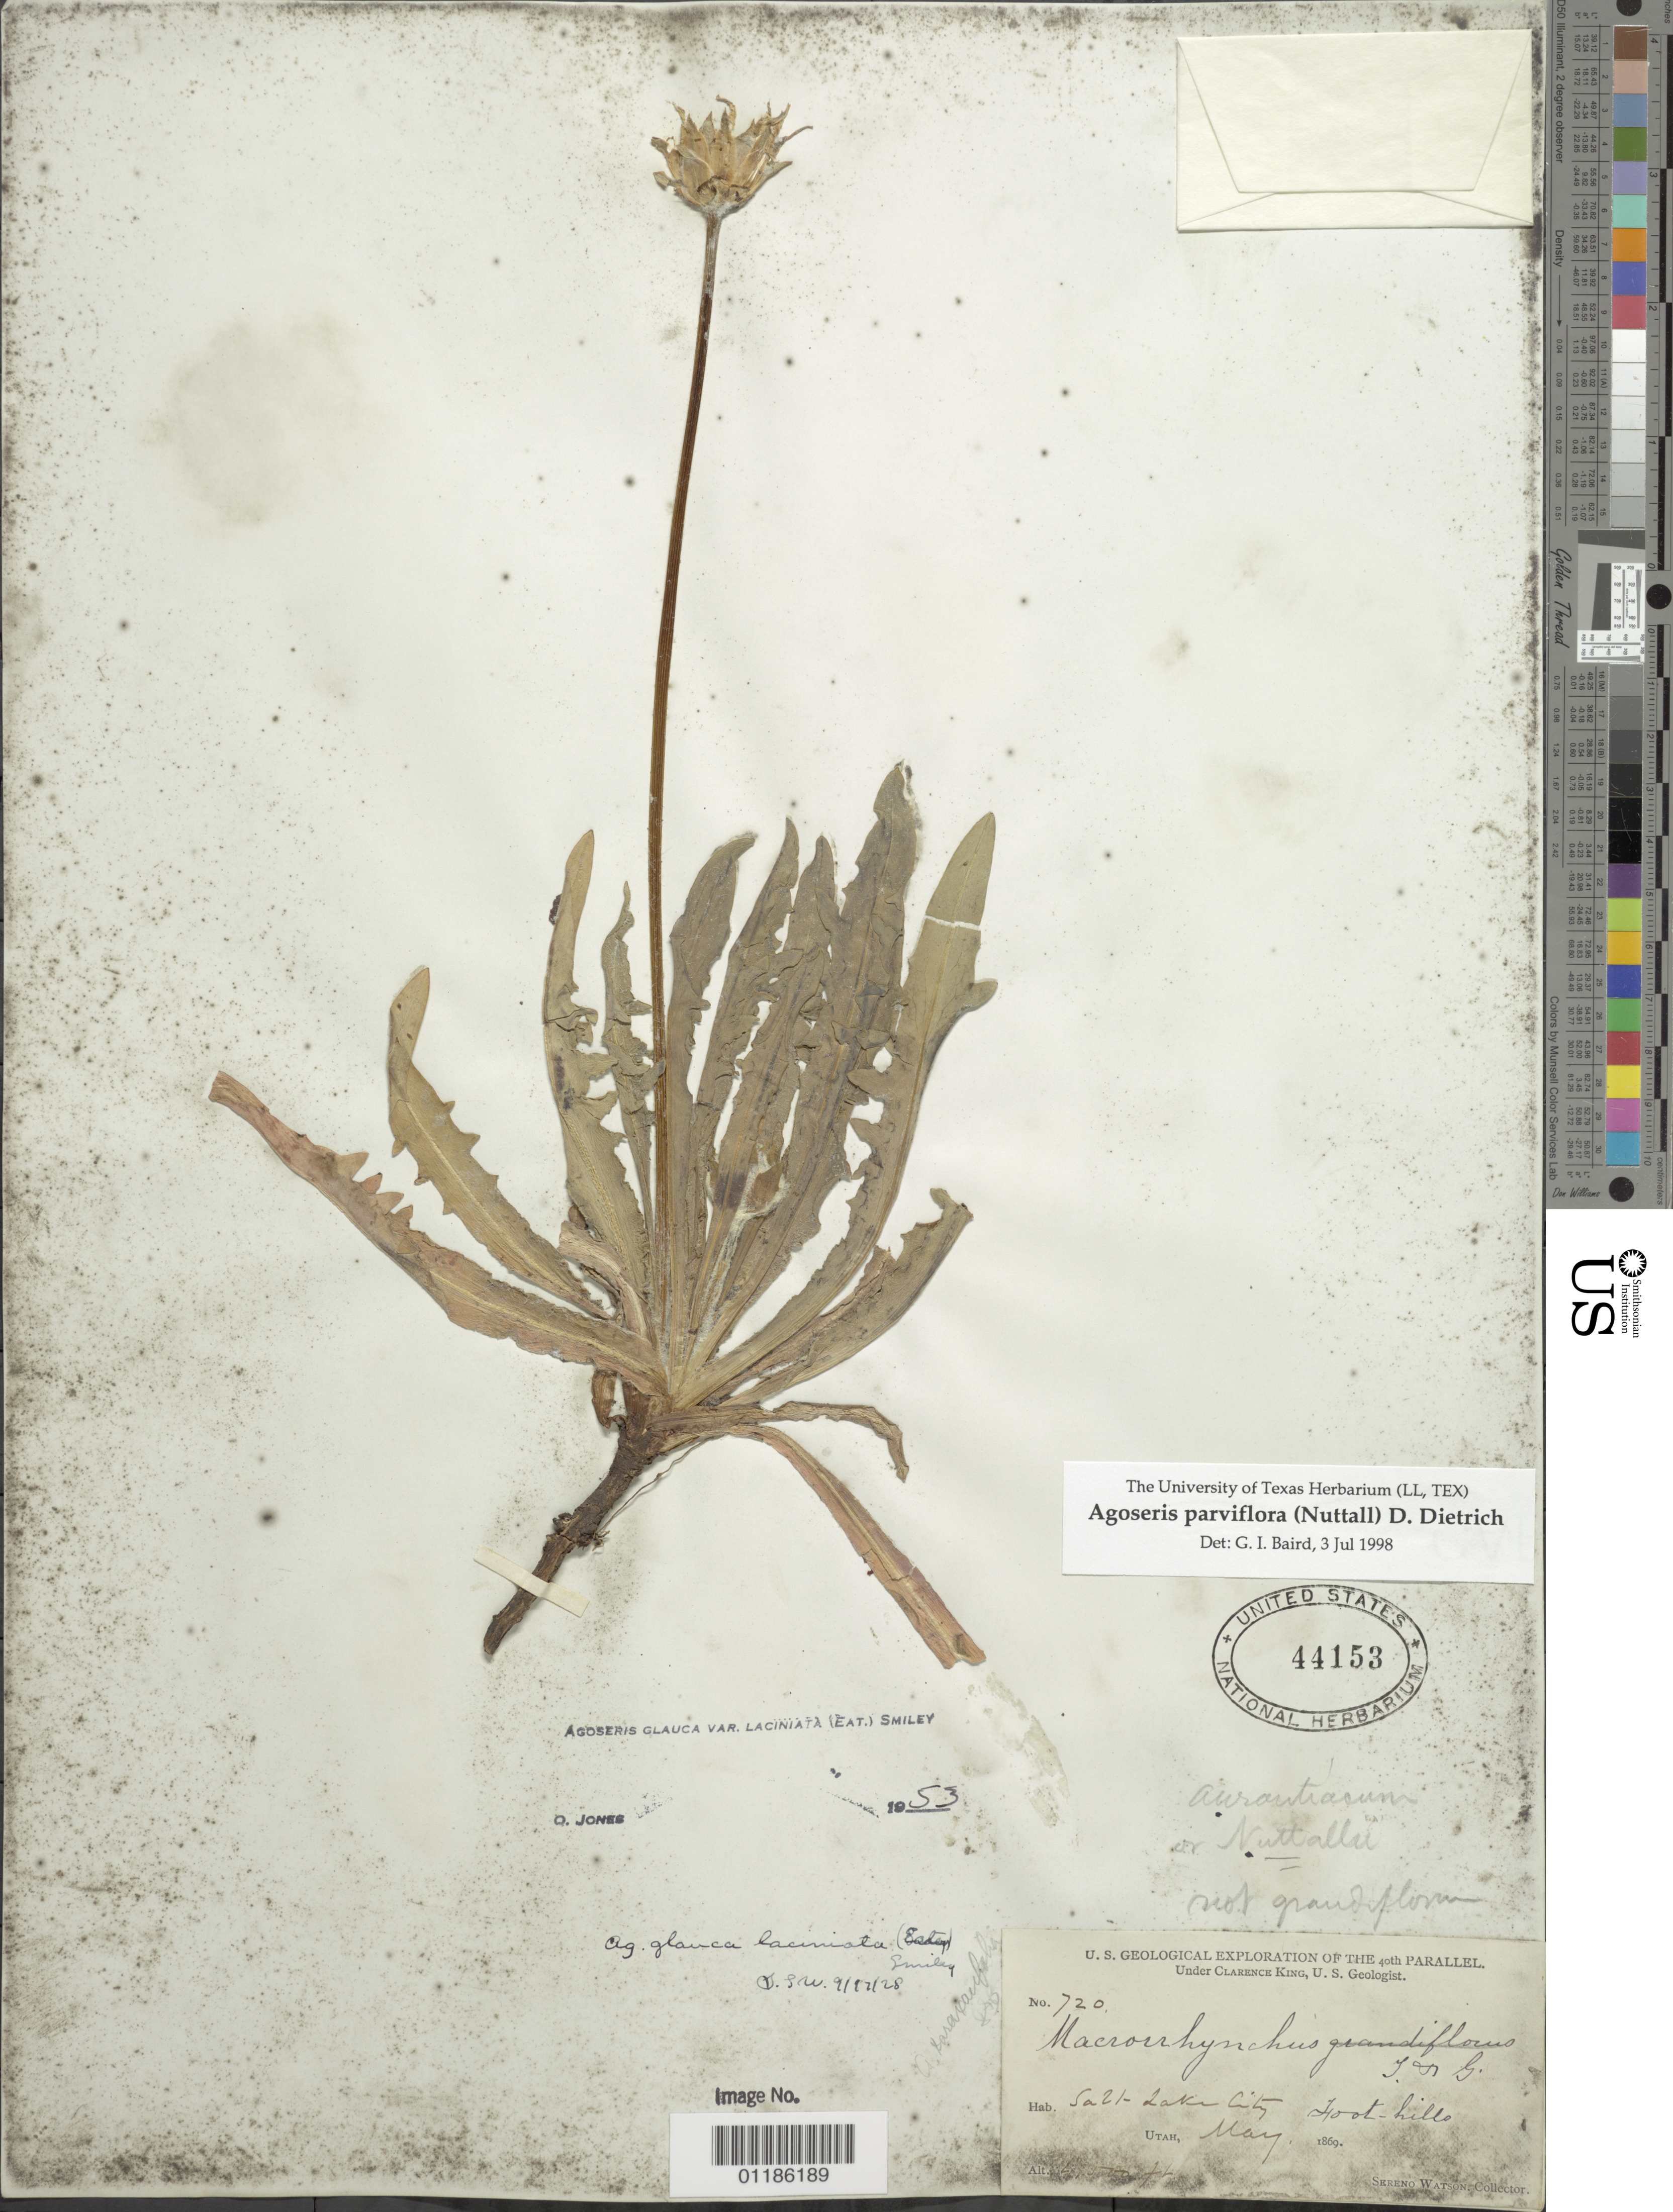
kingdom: Plantae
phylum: Tracheophyta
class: Magnoliopsida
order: Asterales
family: Asteraceae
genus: Agoseris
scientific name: Agoseris parviflora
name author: (Nutt.) D. Dietr.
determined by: Baird, G. I.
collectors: S. Watson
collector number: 720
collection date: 1869-05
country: United States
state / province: Utah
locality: Salt Lake City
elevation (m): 1372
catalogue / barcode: US 44153